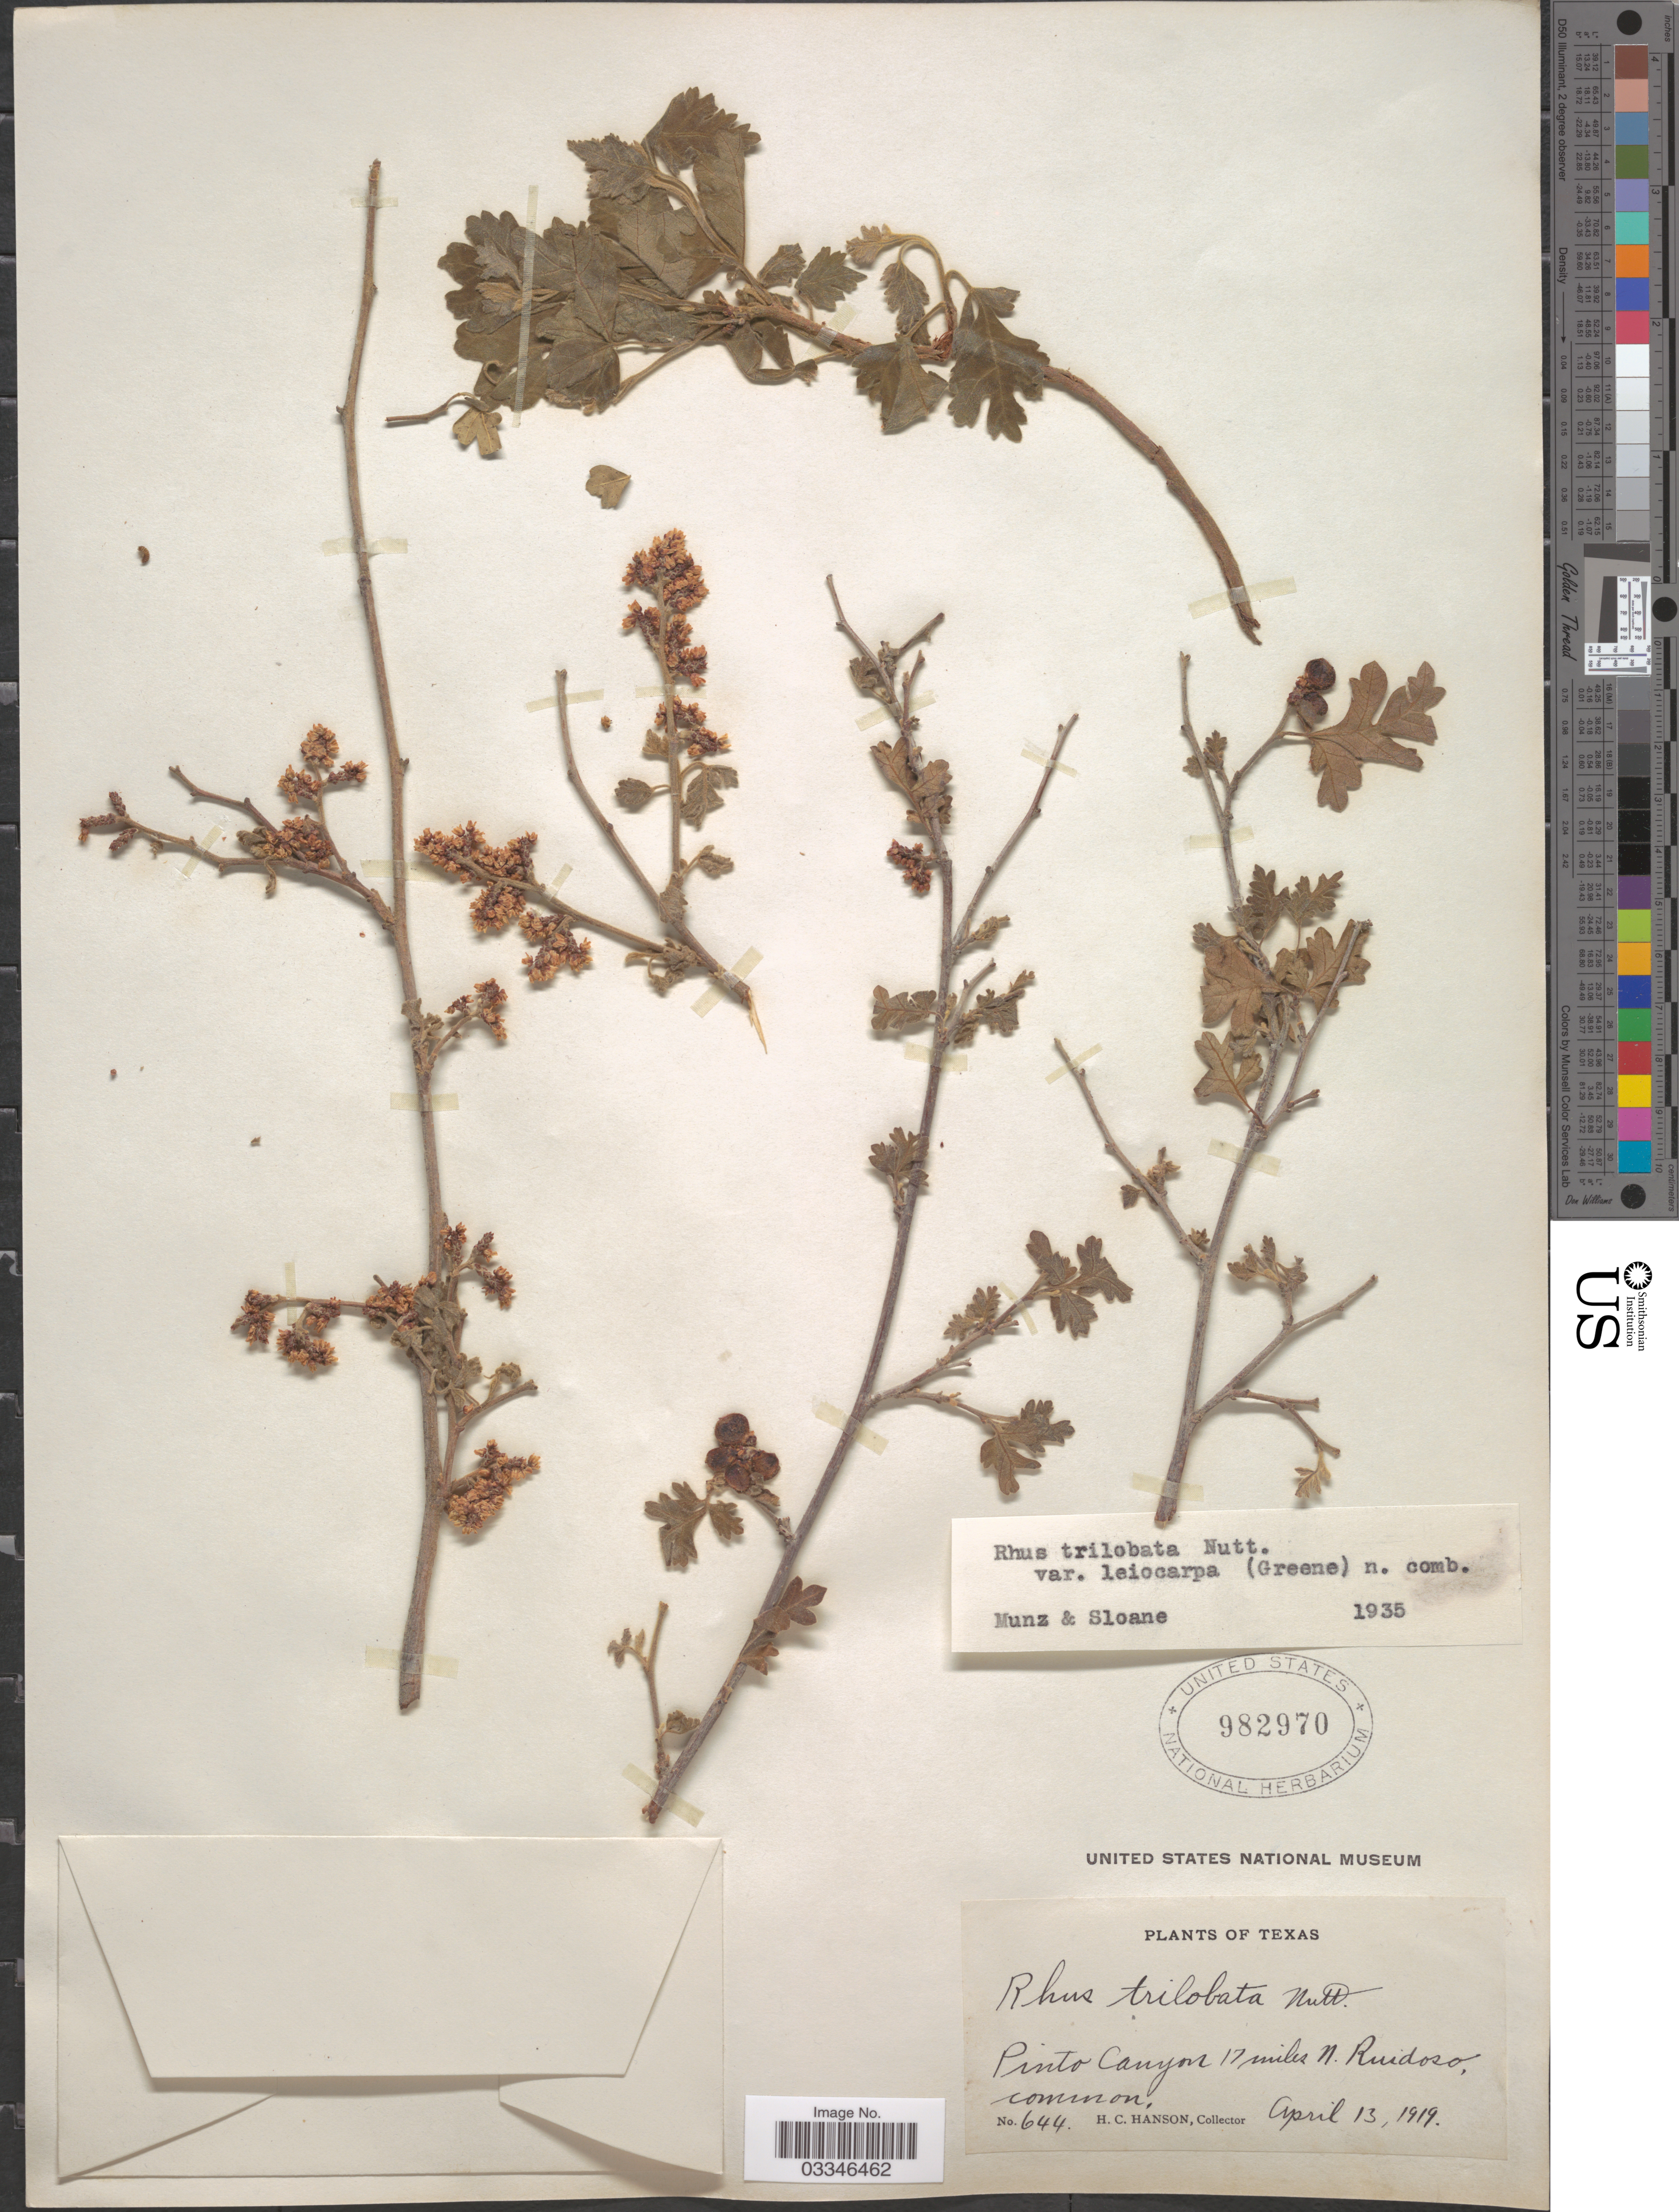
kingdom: Plantae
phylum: Tracheophyta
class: Magnoliopsida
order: Sapindales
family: Anacardiaceae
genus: Rhus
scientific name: Rhus trilobata var. leiocarpa (Greene) Munz & Sloane ined.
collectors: H. Hanson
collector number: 644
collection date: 1919-04-13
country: United States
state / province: Texas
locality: Pinto Canyon 17 miles N. Ruidoso.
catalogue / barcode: US 982970